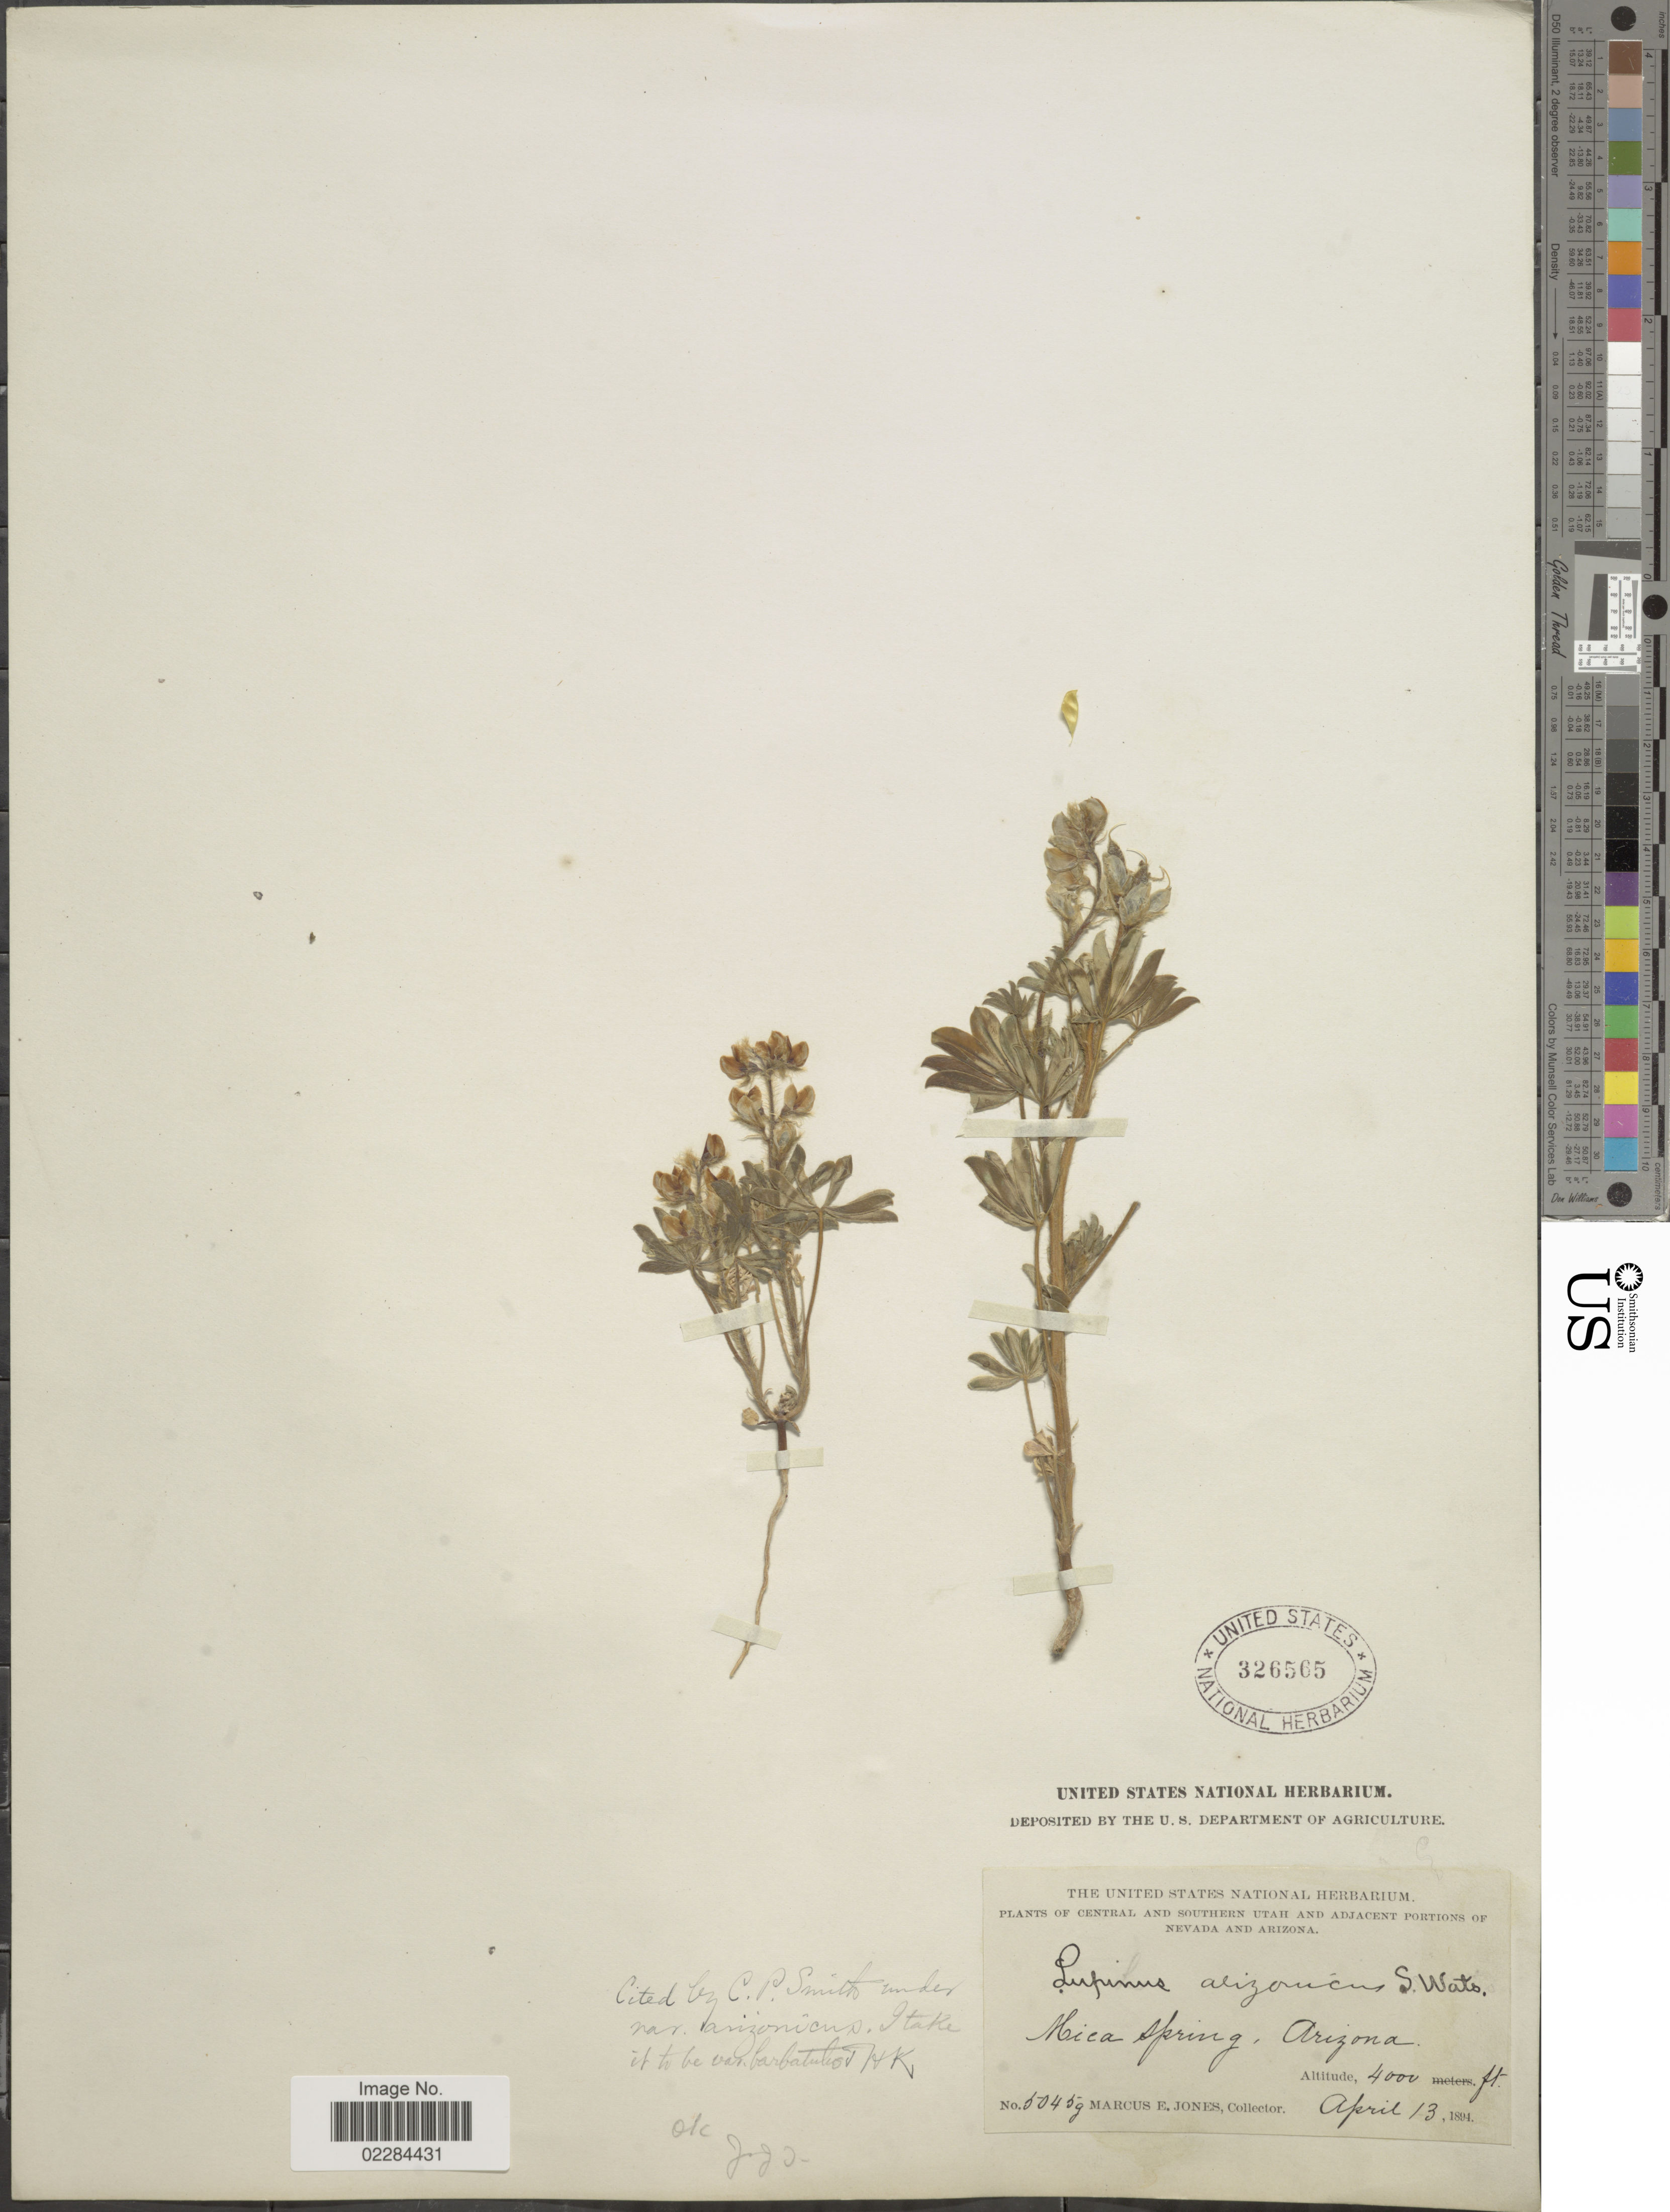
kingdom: Plantae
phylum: Tracheophyta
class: Magnoliopsida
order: Fabales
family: Fabaceae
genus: Lupinus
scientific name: Lupinus arizonicus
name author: (S. Watson) S. Watson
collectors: M. E. Jones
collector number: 5045g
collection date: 1894-04-13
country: United States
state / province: Arizona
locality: Hiea Spring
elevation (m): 1219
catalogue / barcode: US 326565